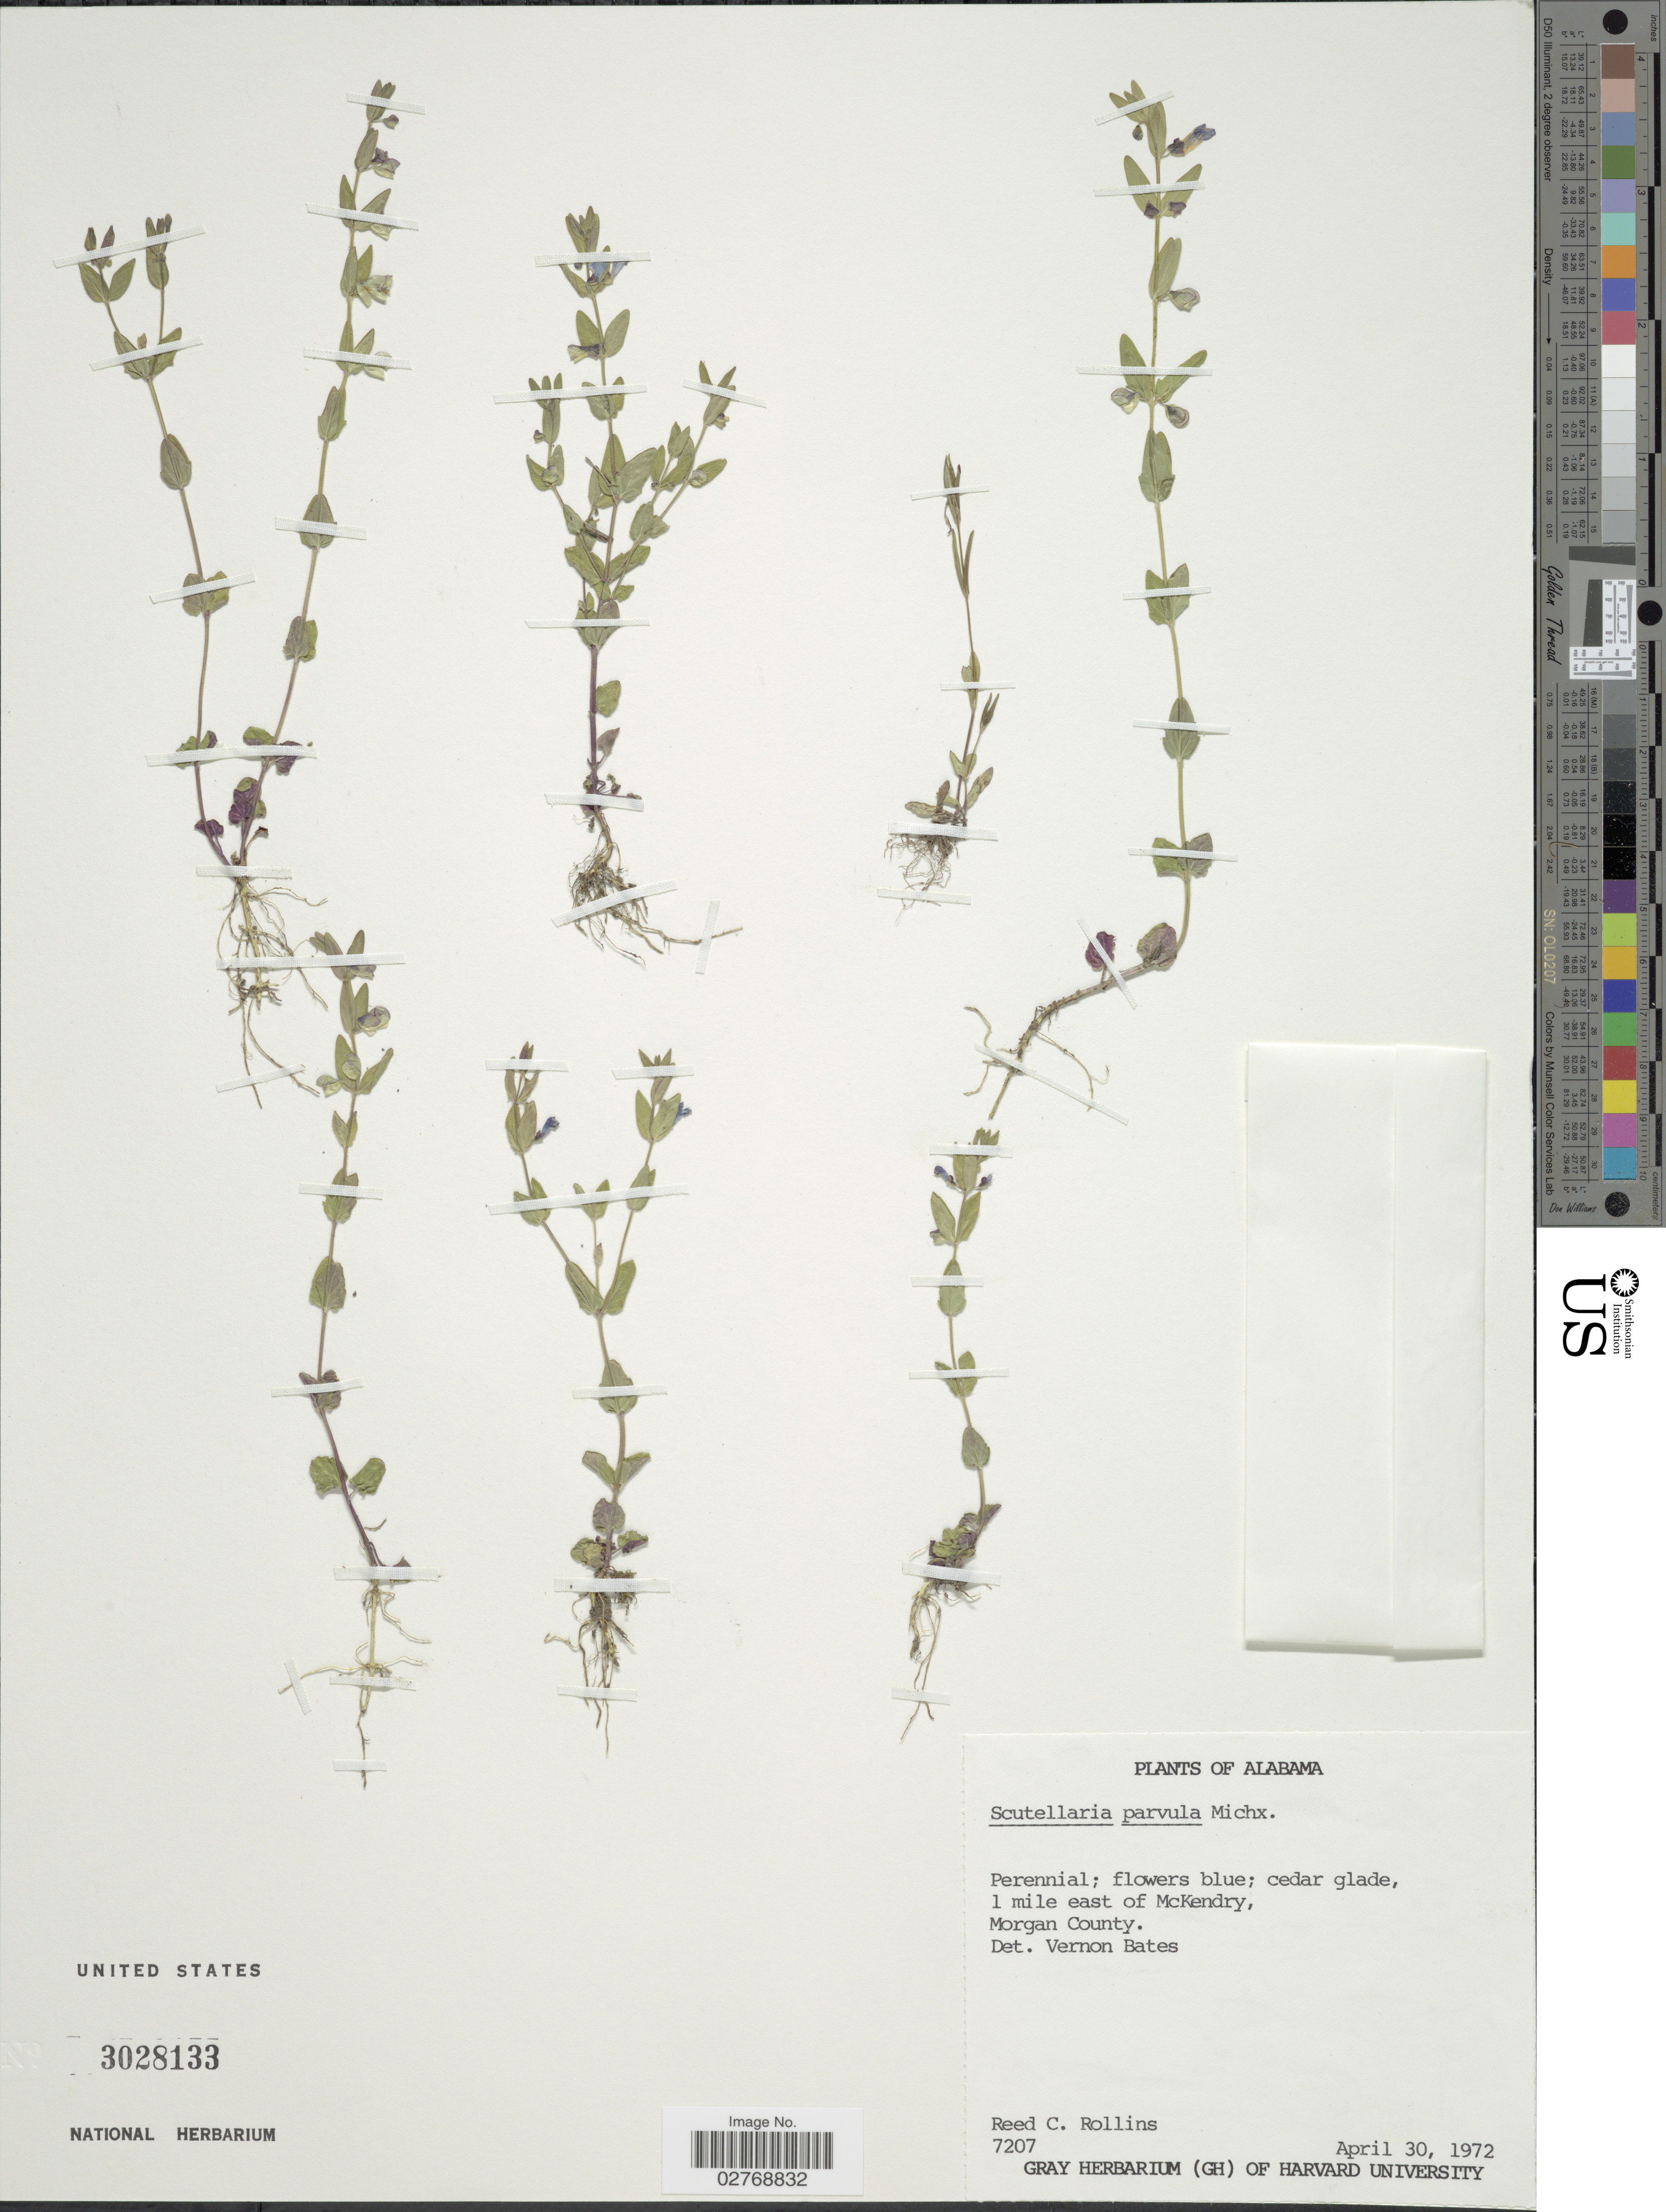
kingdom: Plantae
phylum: Tracheophyta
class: Magnoliopsida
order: Lamiales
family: Lamiaceae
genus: Scutellaria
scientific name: Scutellaria parvula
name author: Michx.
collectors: R. C. Rollins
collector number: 7207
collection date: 1972-04-30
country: United States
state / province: Alabama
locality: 1 mile east of McKendry, Morgan County.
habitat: cedar glade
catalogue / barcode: US 3028133